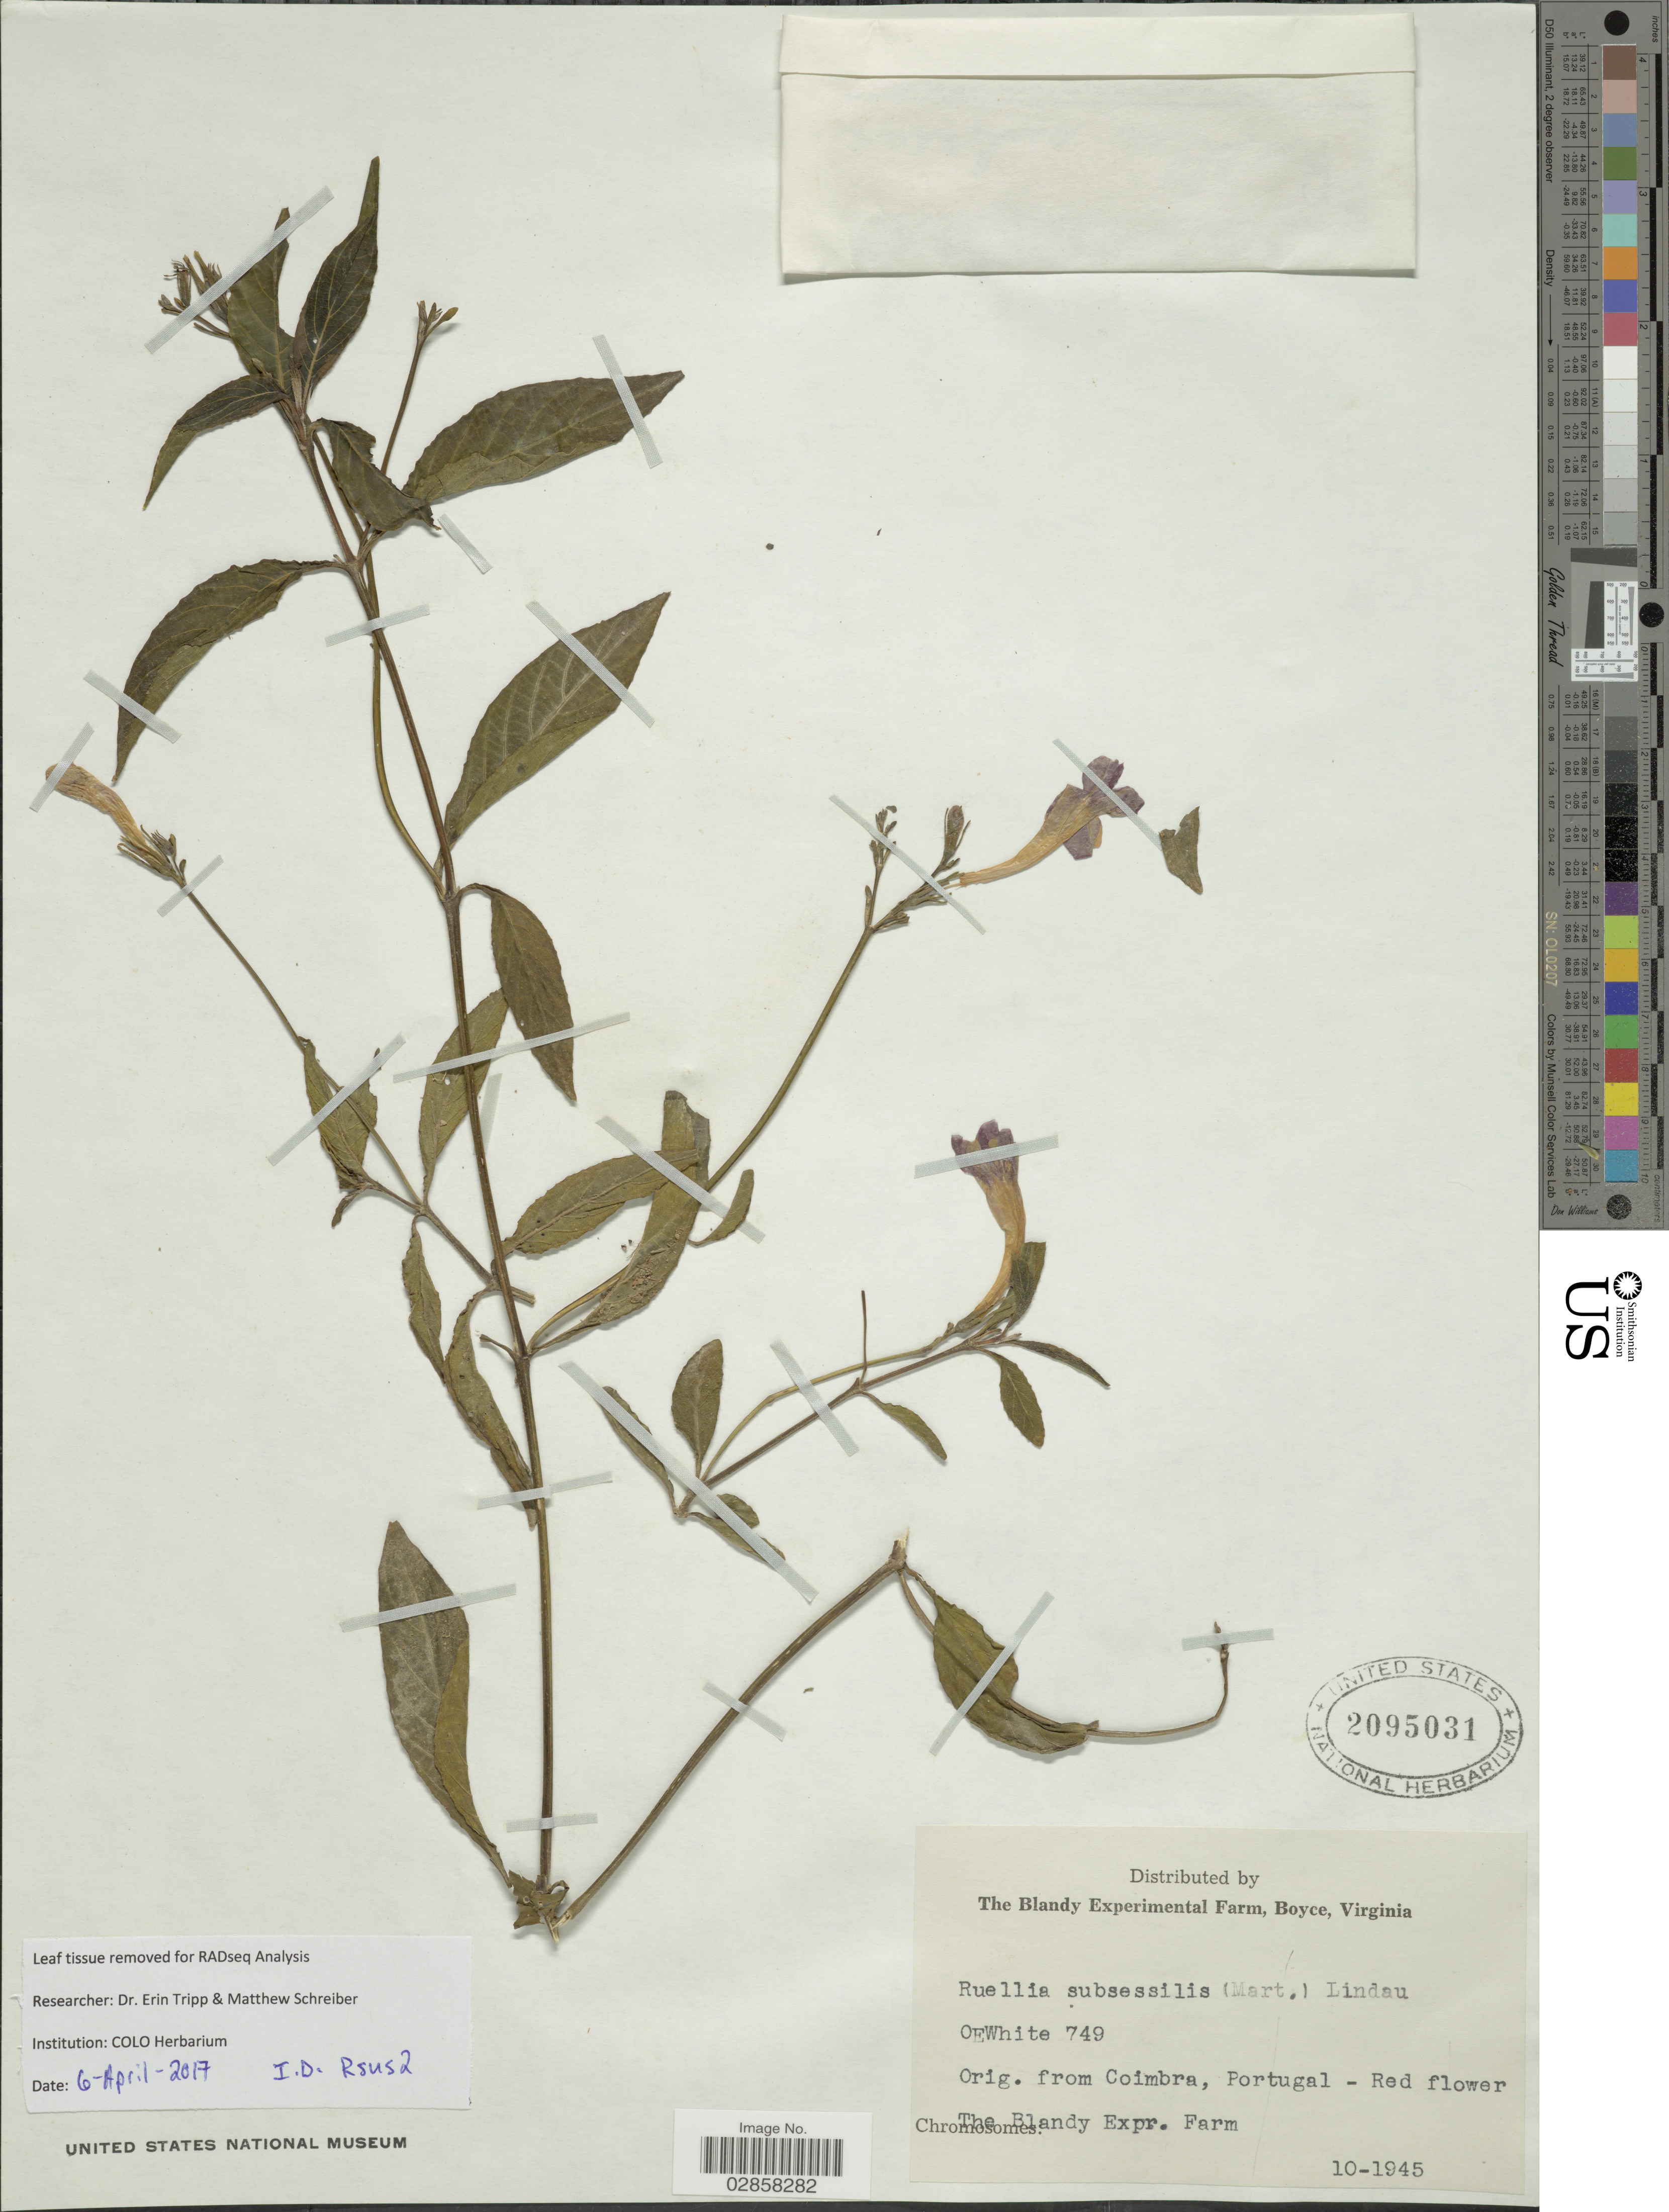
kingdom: Plantae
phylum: Tracheophyta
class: Magnoliopsida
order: Lamiales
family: Acanthaceae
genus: Ruellia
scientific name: Ruellia subsessilis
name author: Lindau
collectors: O. E. White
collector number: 749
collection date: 1945-10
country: United States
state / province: Virginia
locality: The Blandy Experimental Farm.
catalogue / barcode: US 2095031